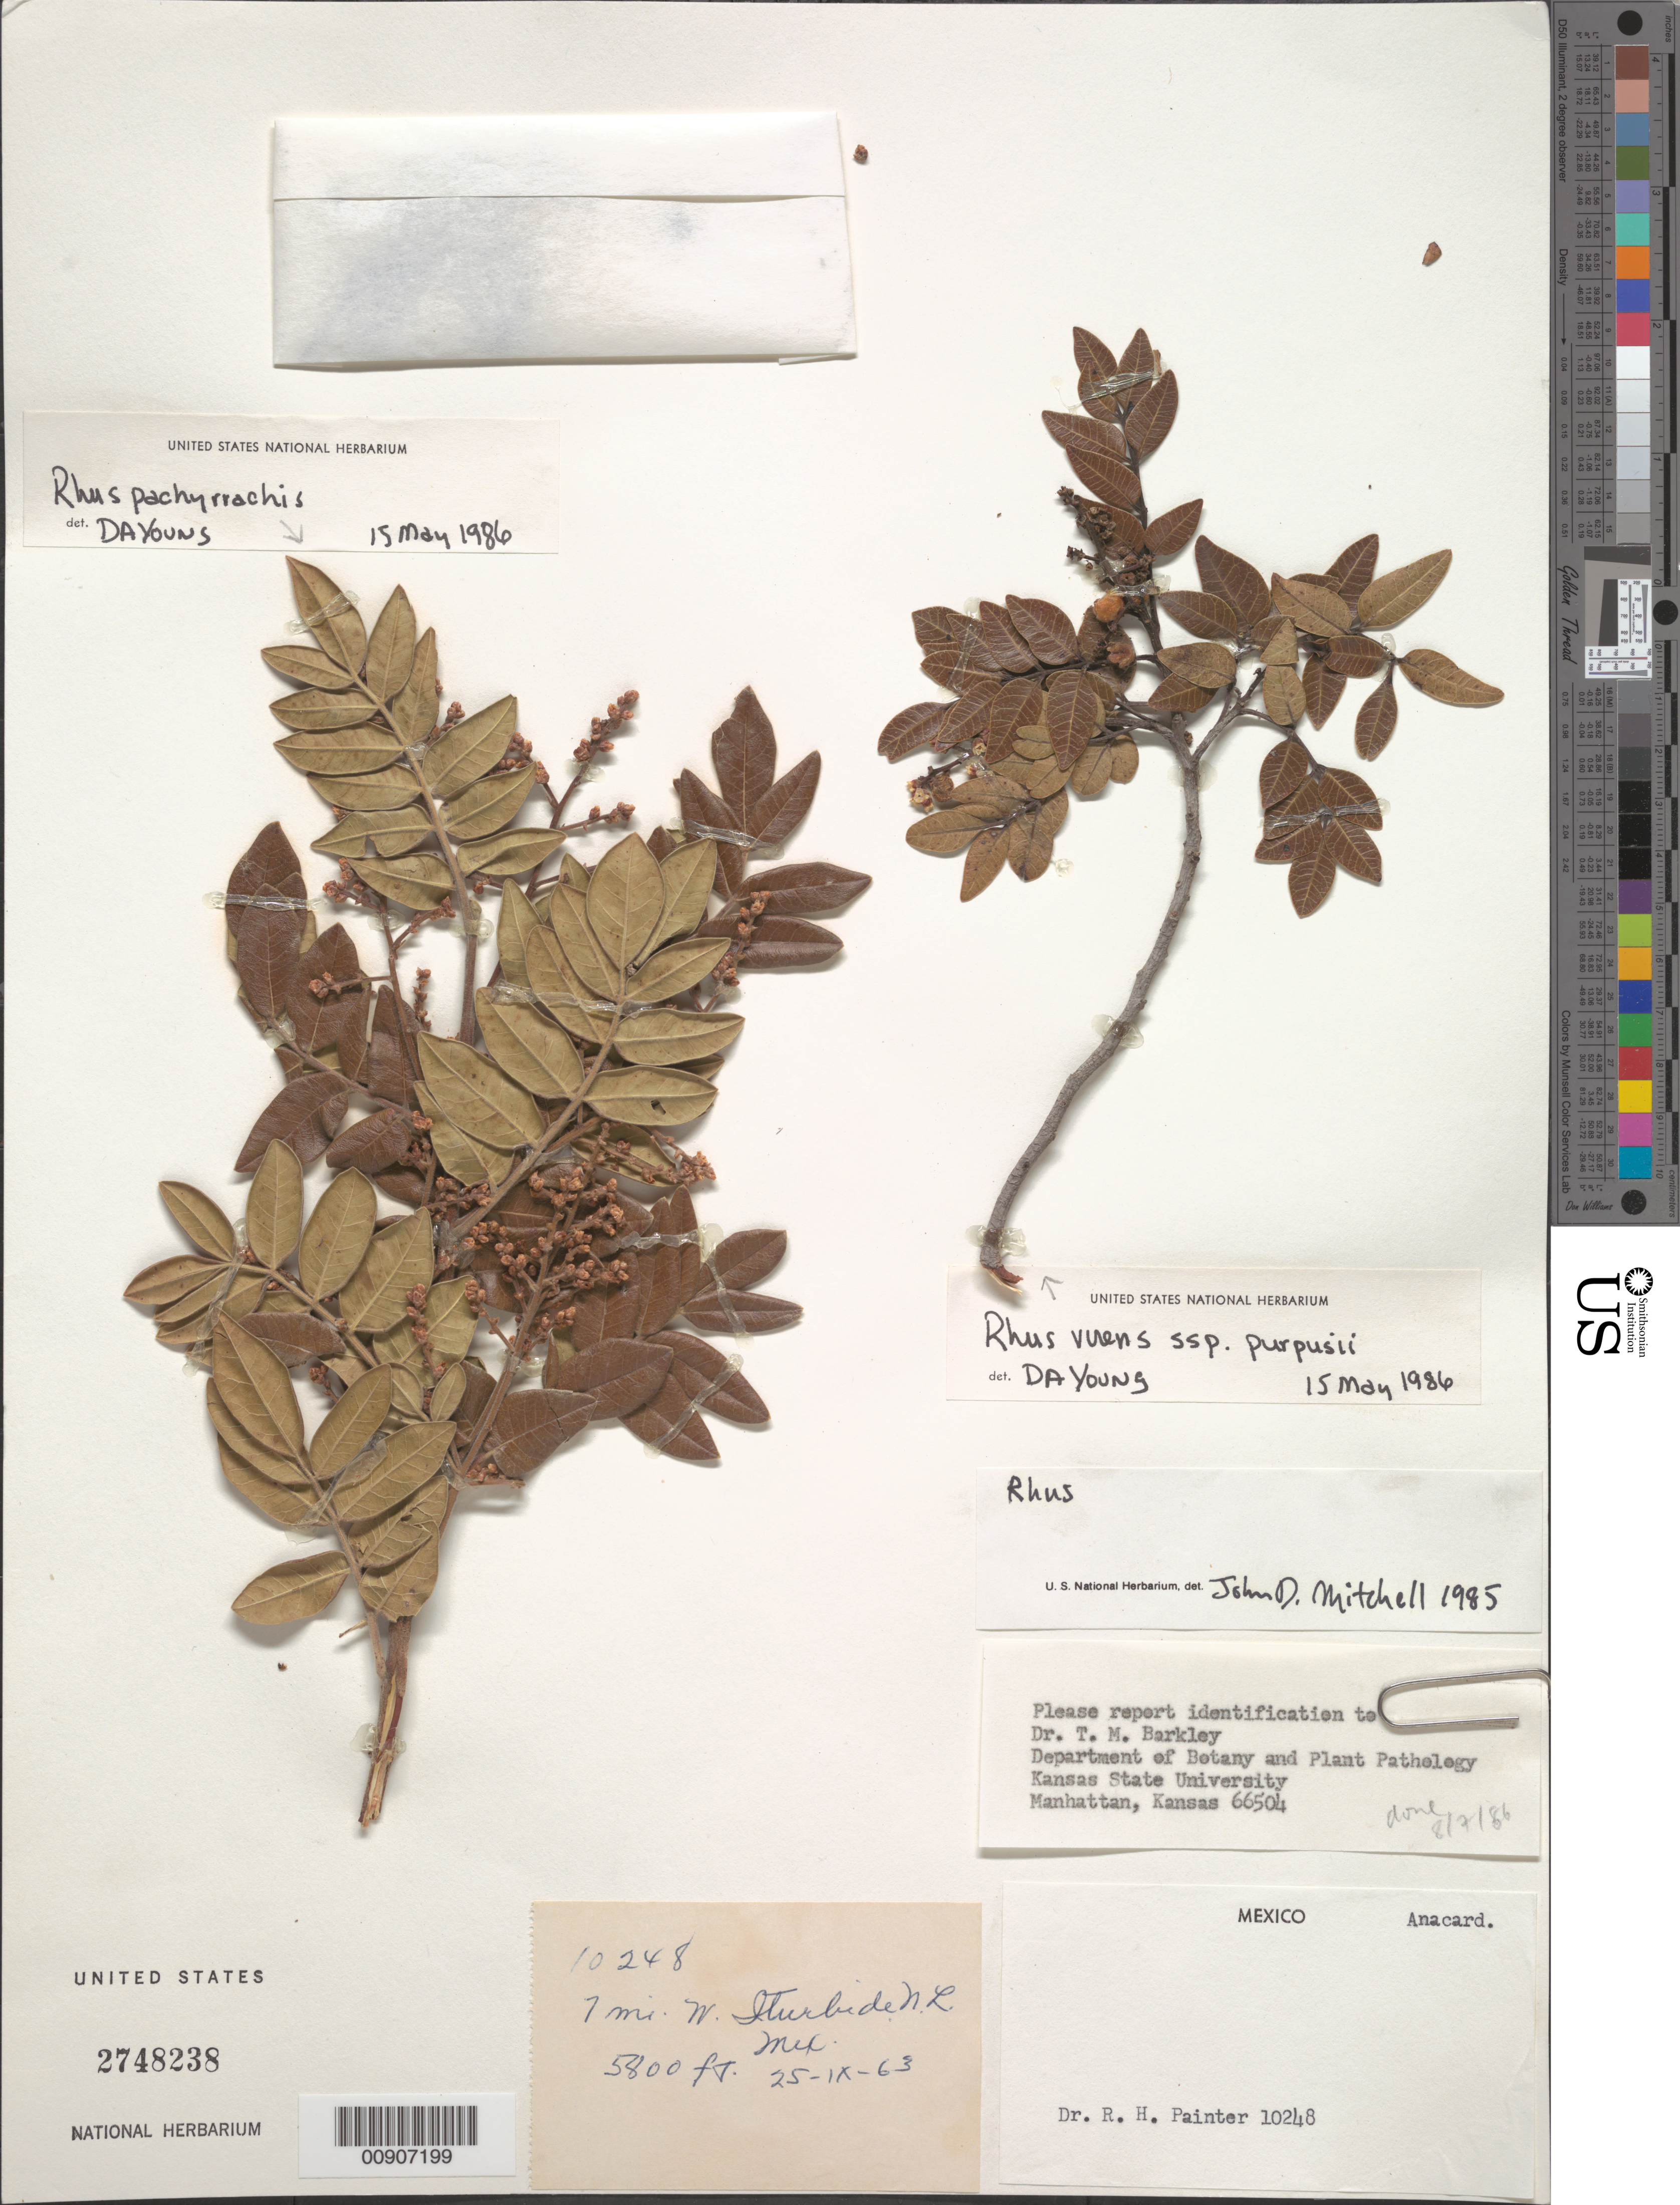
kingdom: Plantae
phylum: Tracheophyta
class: Magnoliopsida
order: Sapindales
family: Anacardiaceae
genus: Rhus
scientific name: Rhus virens subsp. purpusii Young ined.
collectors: Painter, R. H.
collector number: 10248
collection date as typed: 25 Sep 1963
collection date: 1963-09-25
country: Mexico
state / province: Nuevo León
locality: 7 mi. W Iturbide, Nuevo León.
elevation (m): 1768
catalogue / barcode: US 2748238